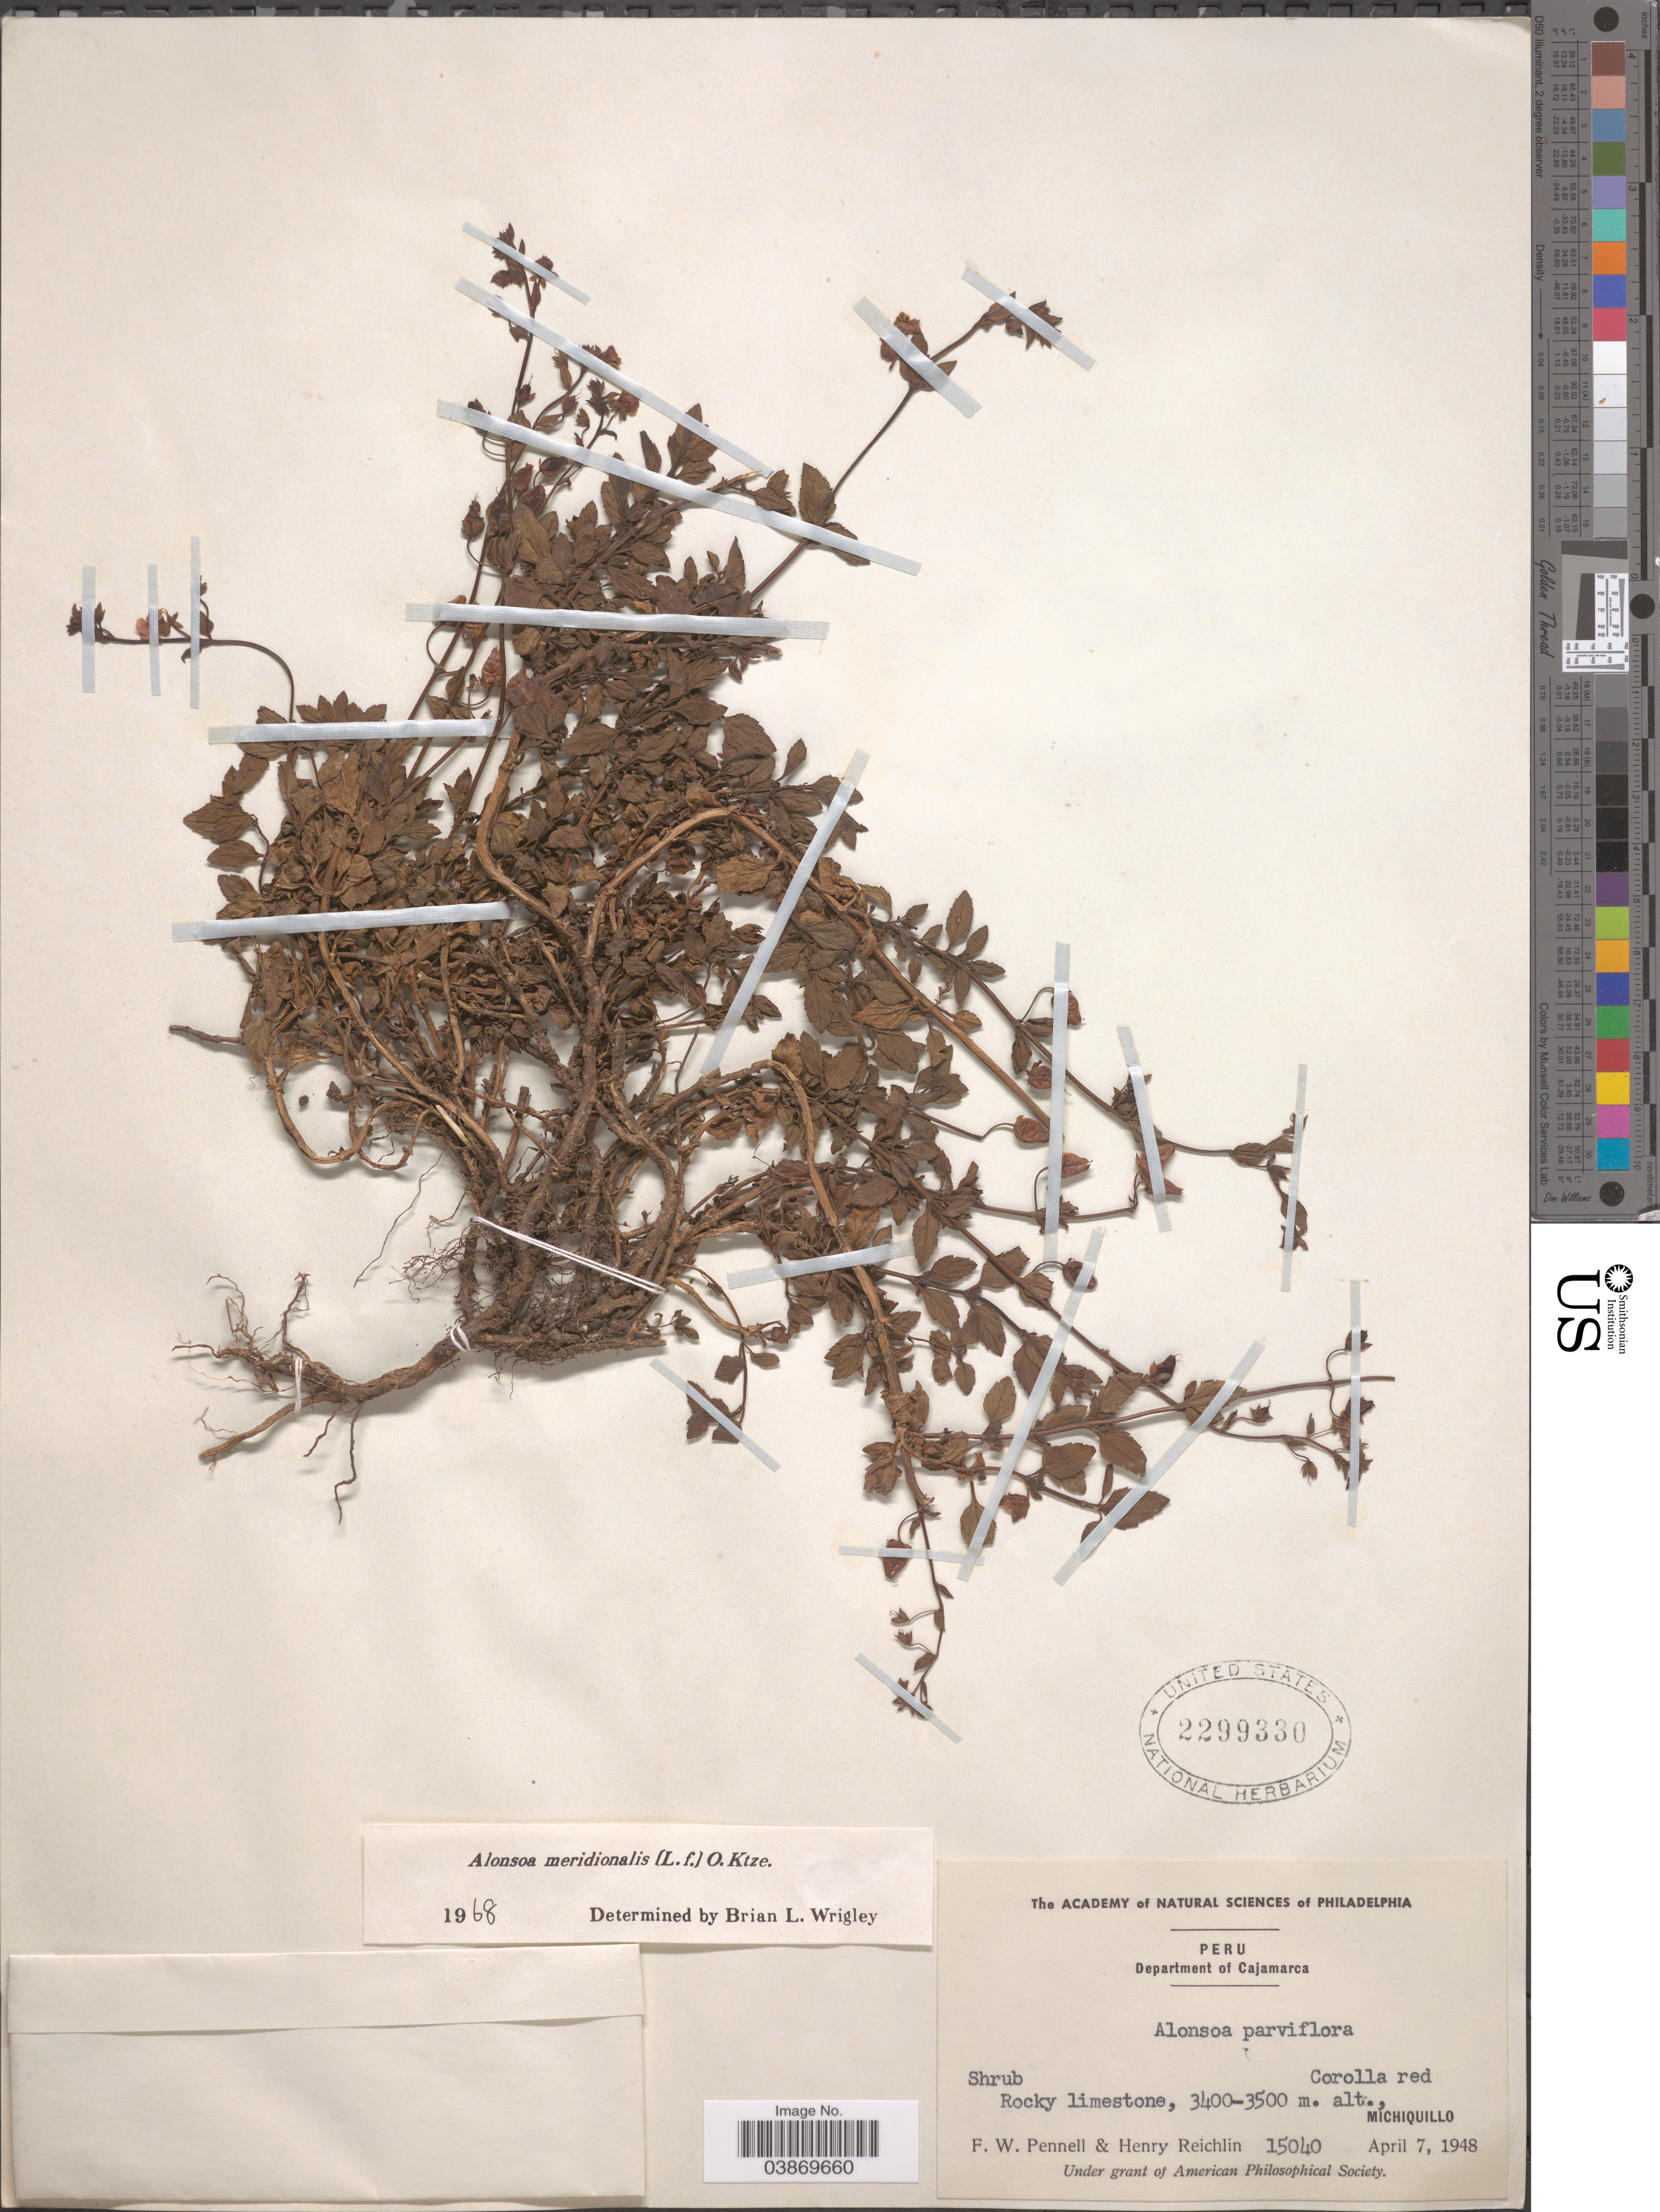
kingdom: Plantae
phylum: Tracheophyta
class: Magnoliopsida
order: Lamiales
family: Scrophulariaceae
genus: Alonsoa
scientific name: Alonsoa meridionalis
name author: (L. f.) Kuntze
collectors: F. W. Pennell & H. Reichlin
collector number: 15040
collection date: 1948-04-07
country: Peru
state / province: Cajamarca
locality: Department of Cajamarca. Michiquillo.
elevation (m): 3400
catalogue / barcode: US 2299330